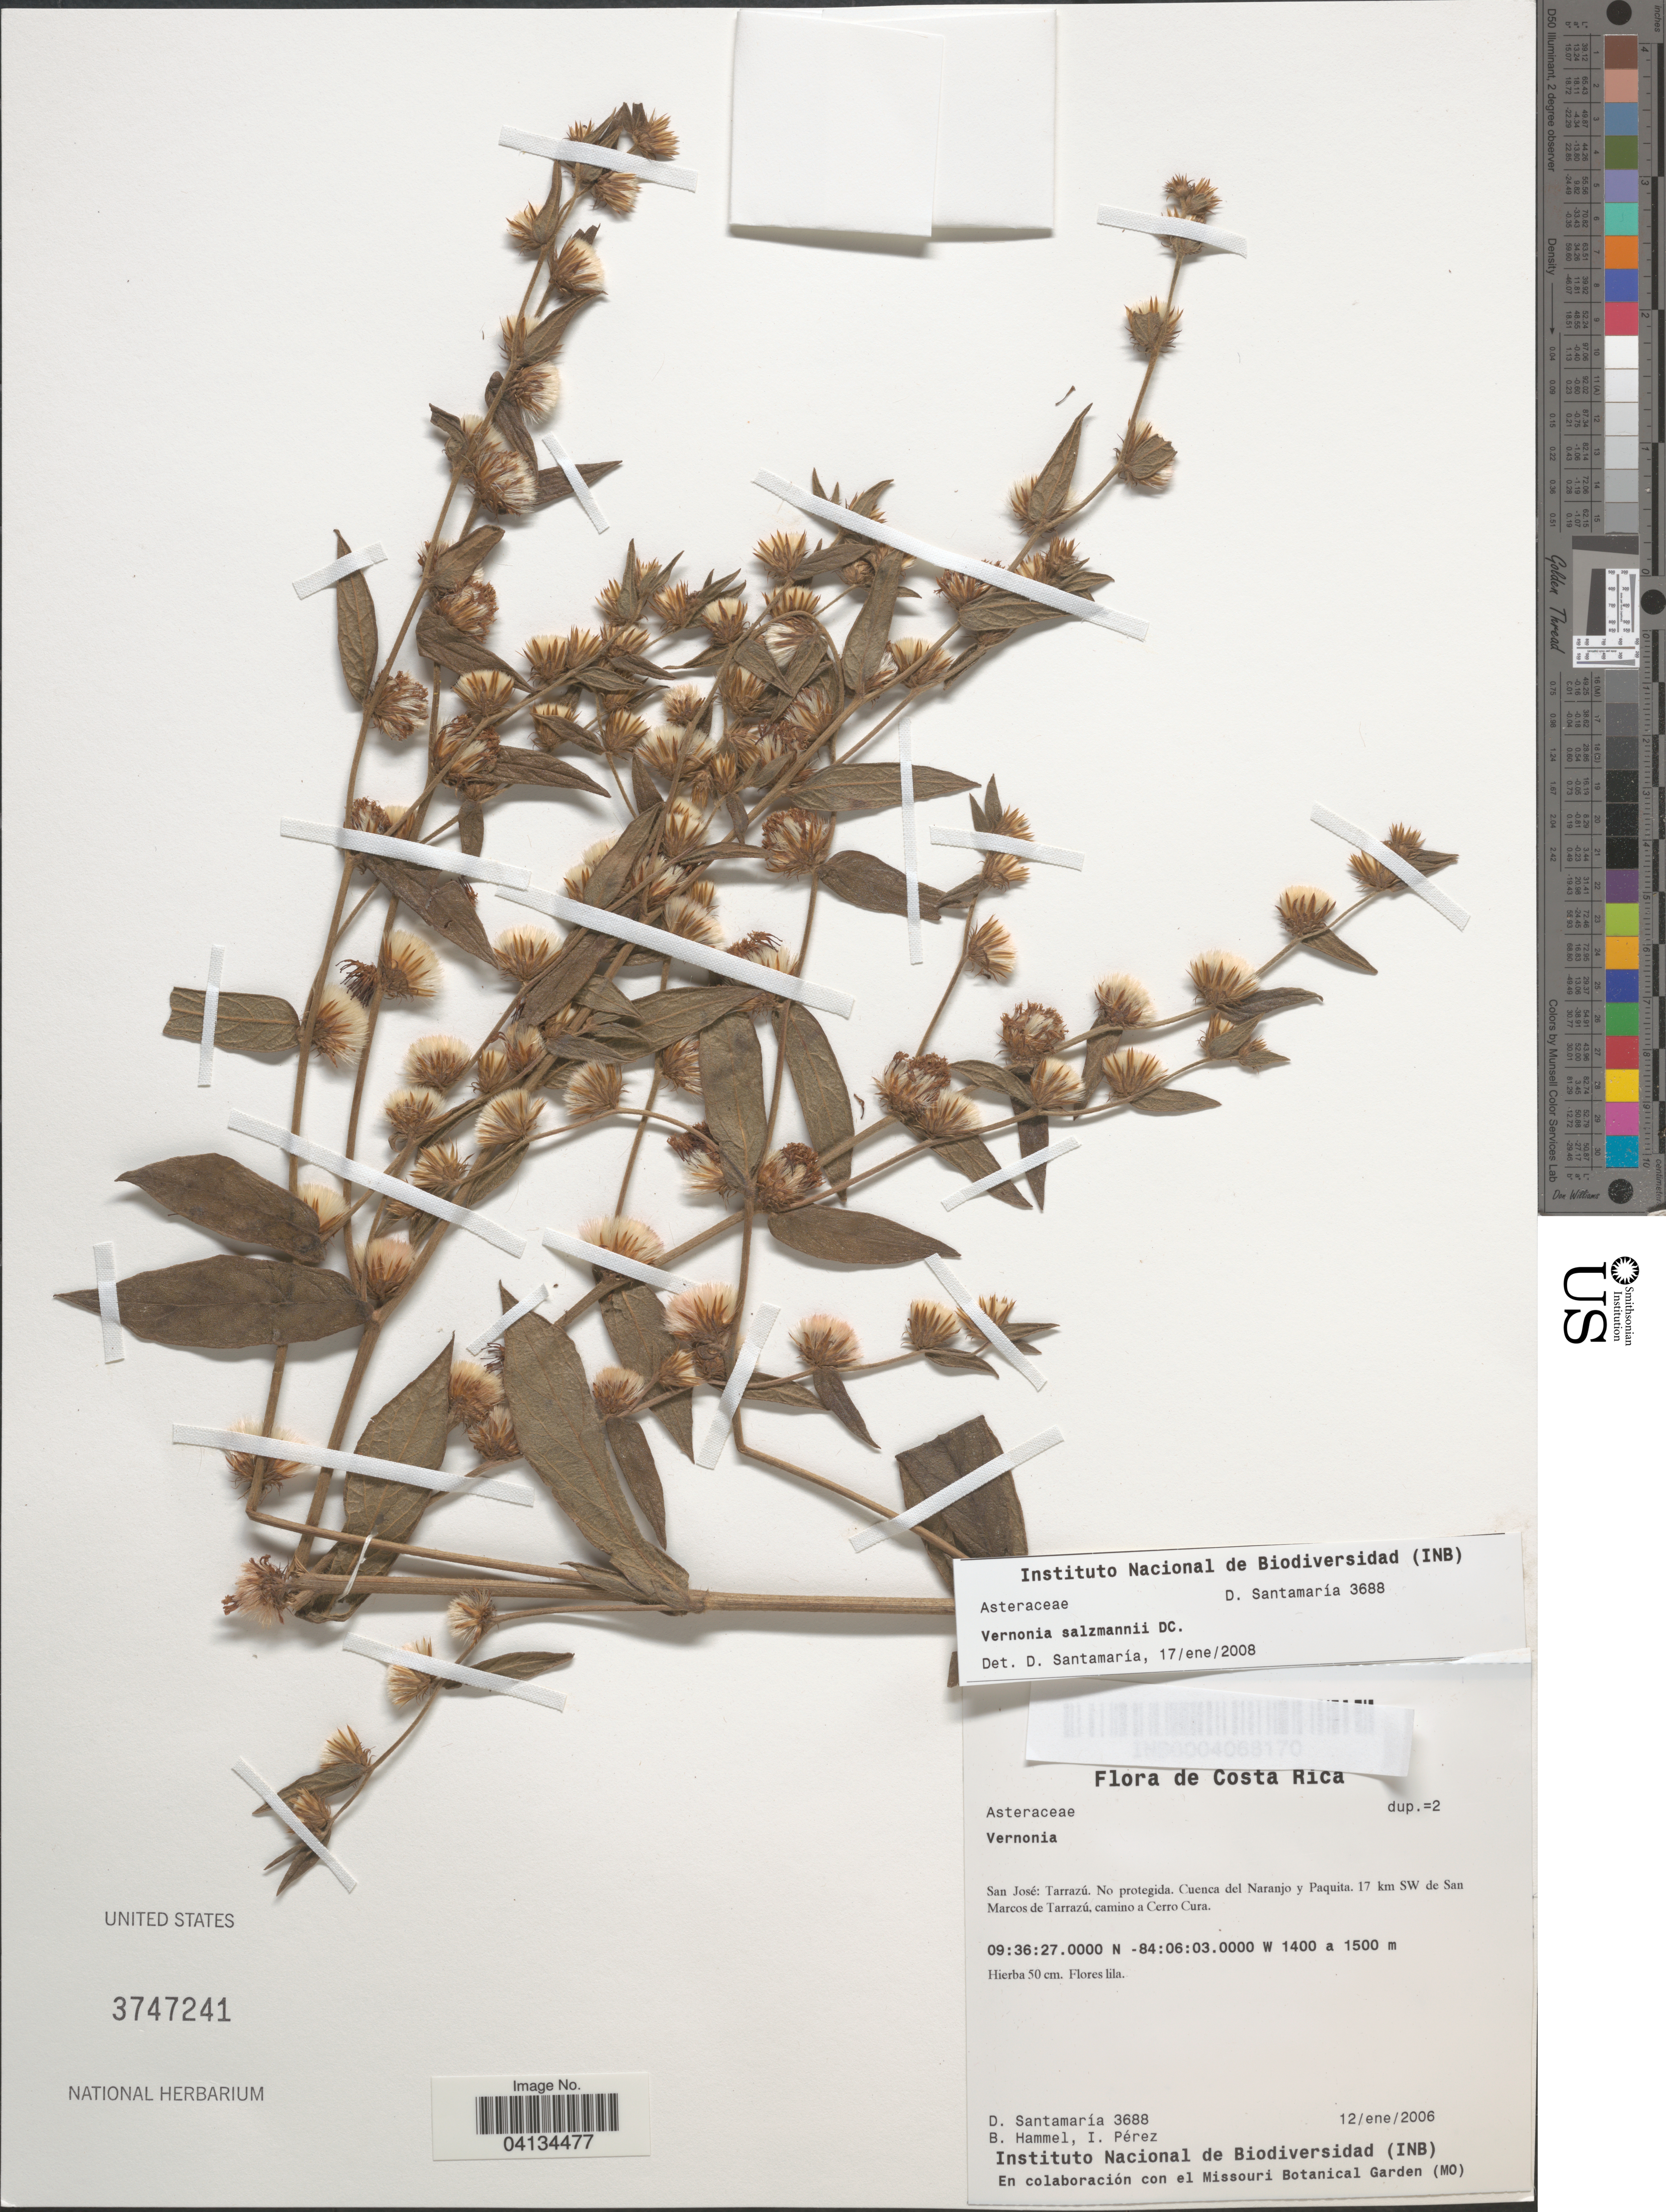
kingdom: Plantae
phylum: Tracheophyta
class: Magnoliopsida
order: Asterales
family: Asteraceae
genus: Lepidaploa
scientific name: Lepidaploa salzmannii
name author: (DC.) H. Rob.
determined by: Renon, Polla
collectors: D. Santamaria, B. Hammel & I. Pérez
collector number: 3688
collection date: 2006-01-12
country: Costa Rica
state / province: San José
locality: Tarrazú. No protegida. Cuenca del Naranjo y Paquita. 17 km SW de San Marcos de Tarrazú, camino a Cerro Cura.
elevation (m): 1400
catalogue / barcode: US 3747241